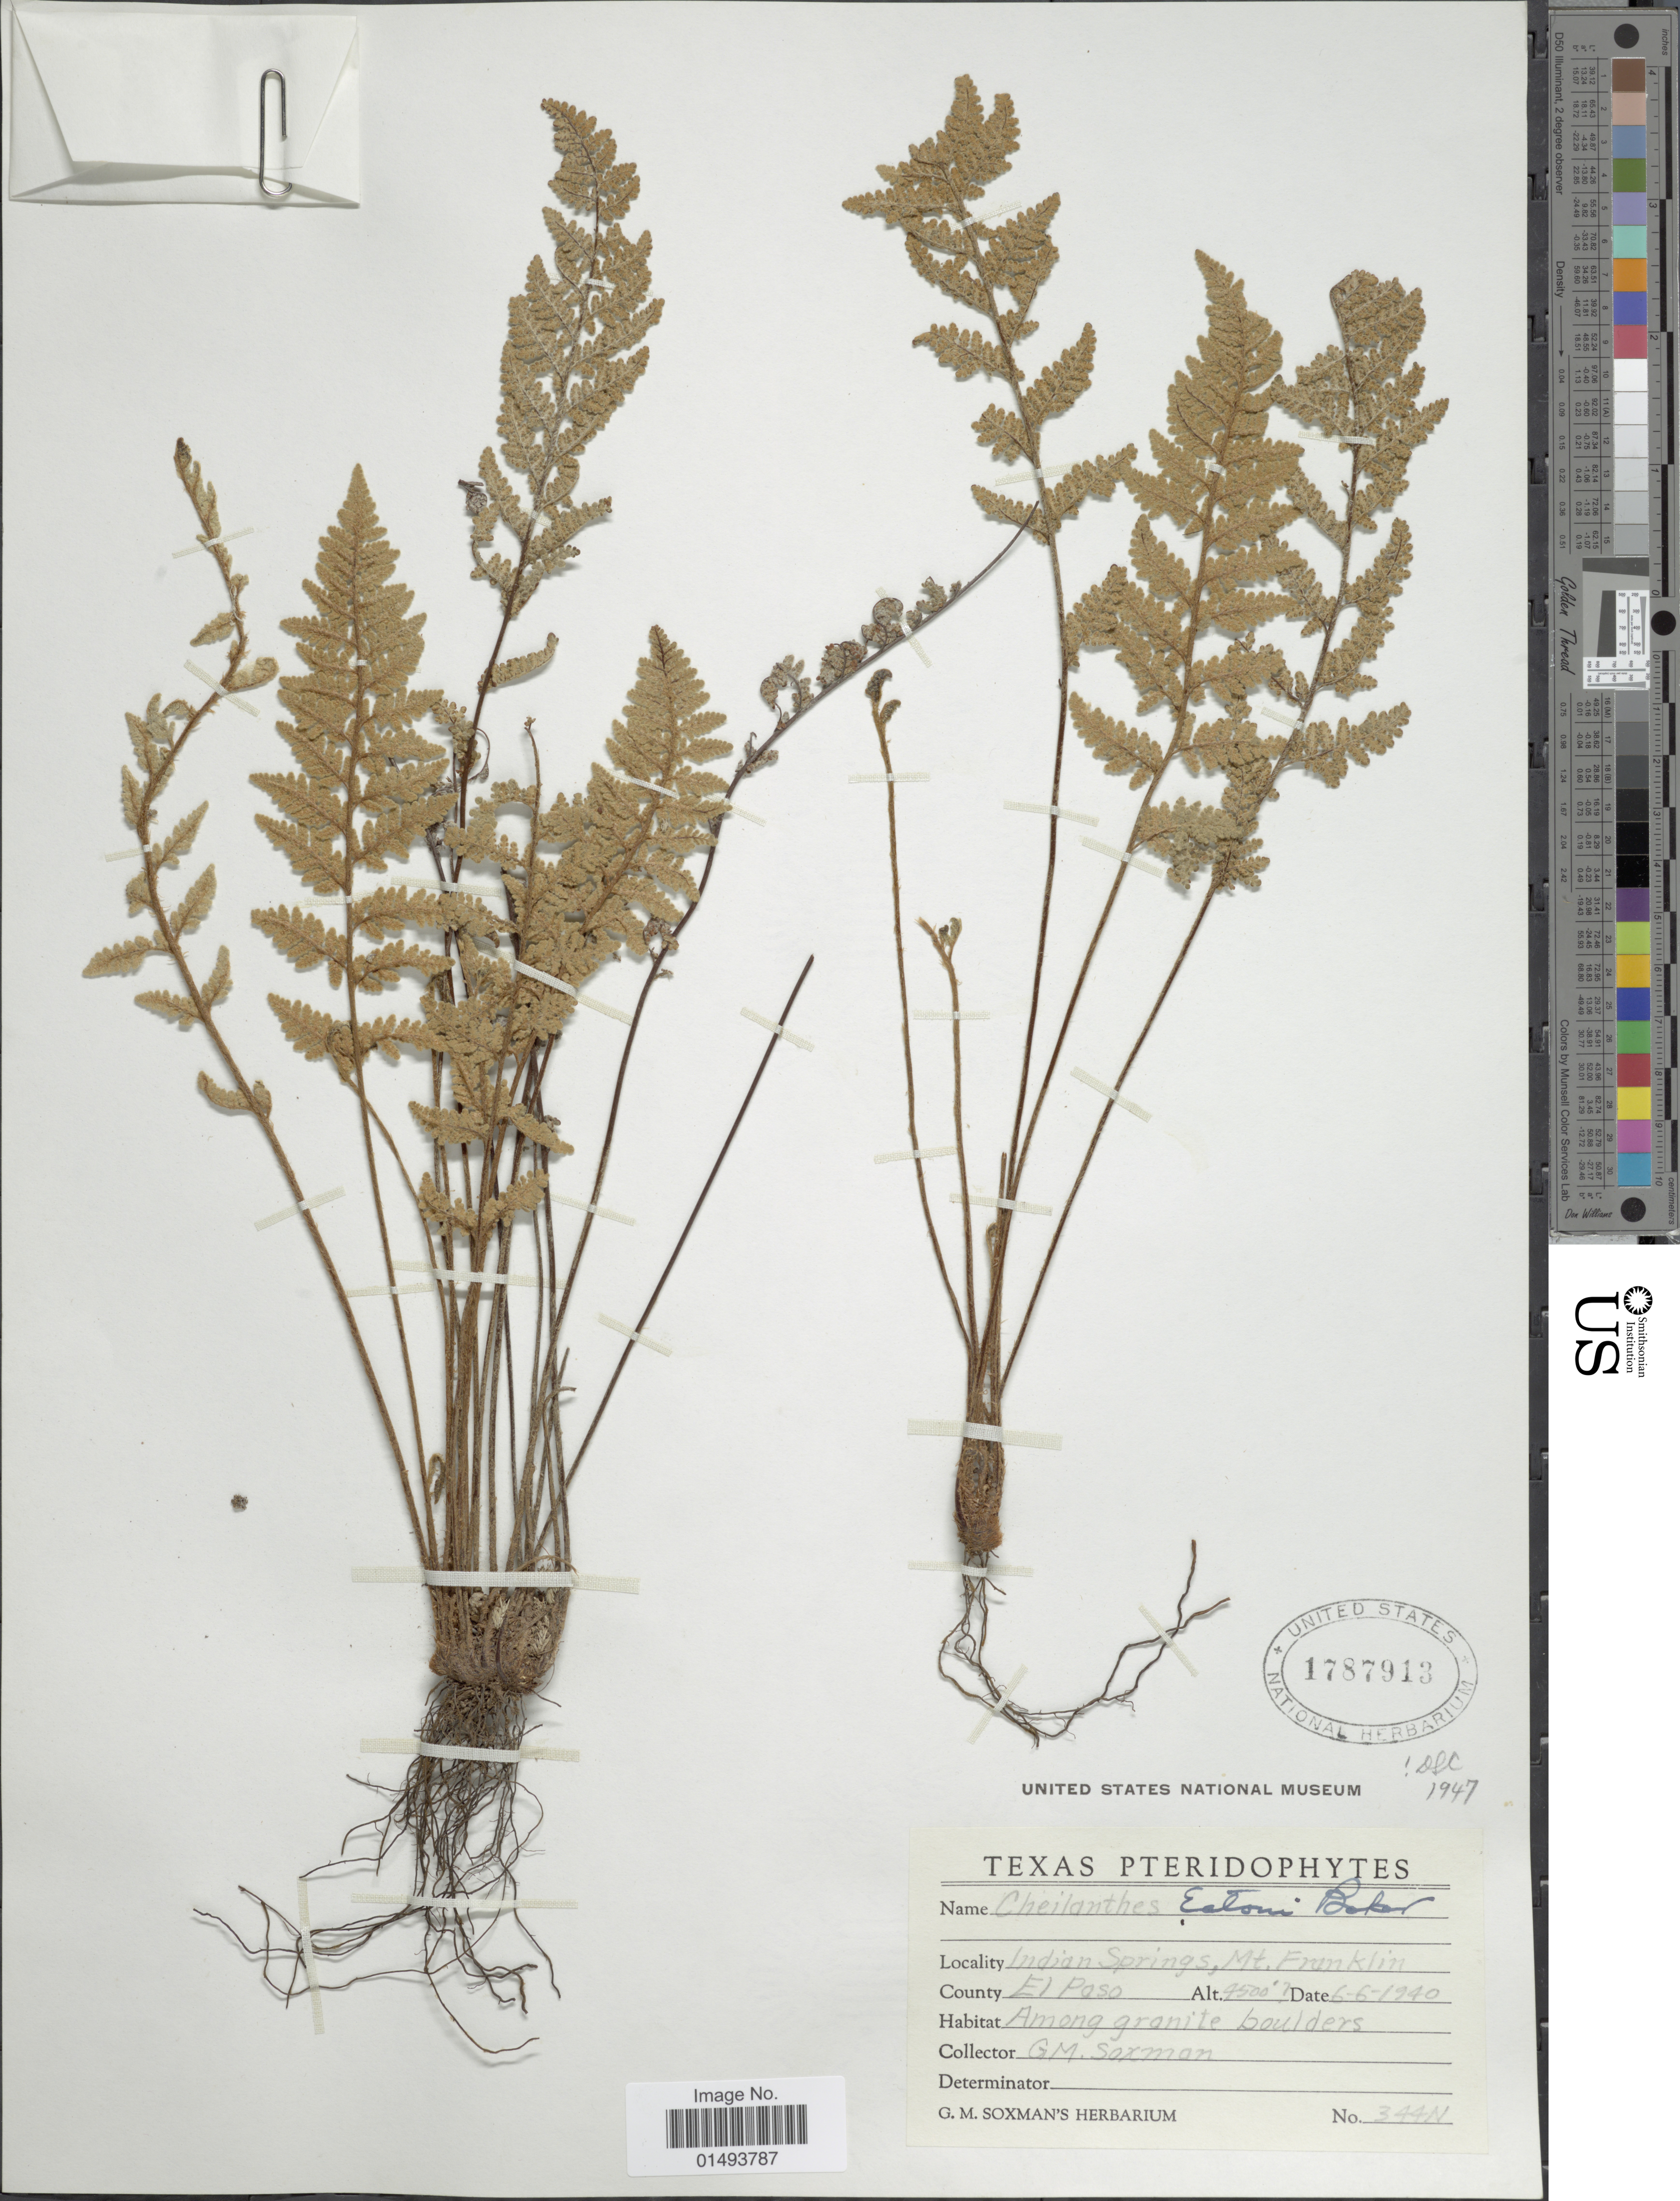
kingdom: Plantae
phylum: Tracheophyta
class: Polypodiopsida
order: Polypodiales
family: Pteridaceae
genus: Myriopteris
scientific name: Myriopteris rufa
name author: Fée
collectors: G. Soxman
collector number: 344N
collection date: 1940-06-06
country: United States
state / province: Texas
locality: Texas Pteridophytes, Indian Springs, Mt. Franklin, El Paso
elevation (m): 2896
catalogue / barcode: US 1787913